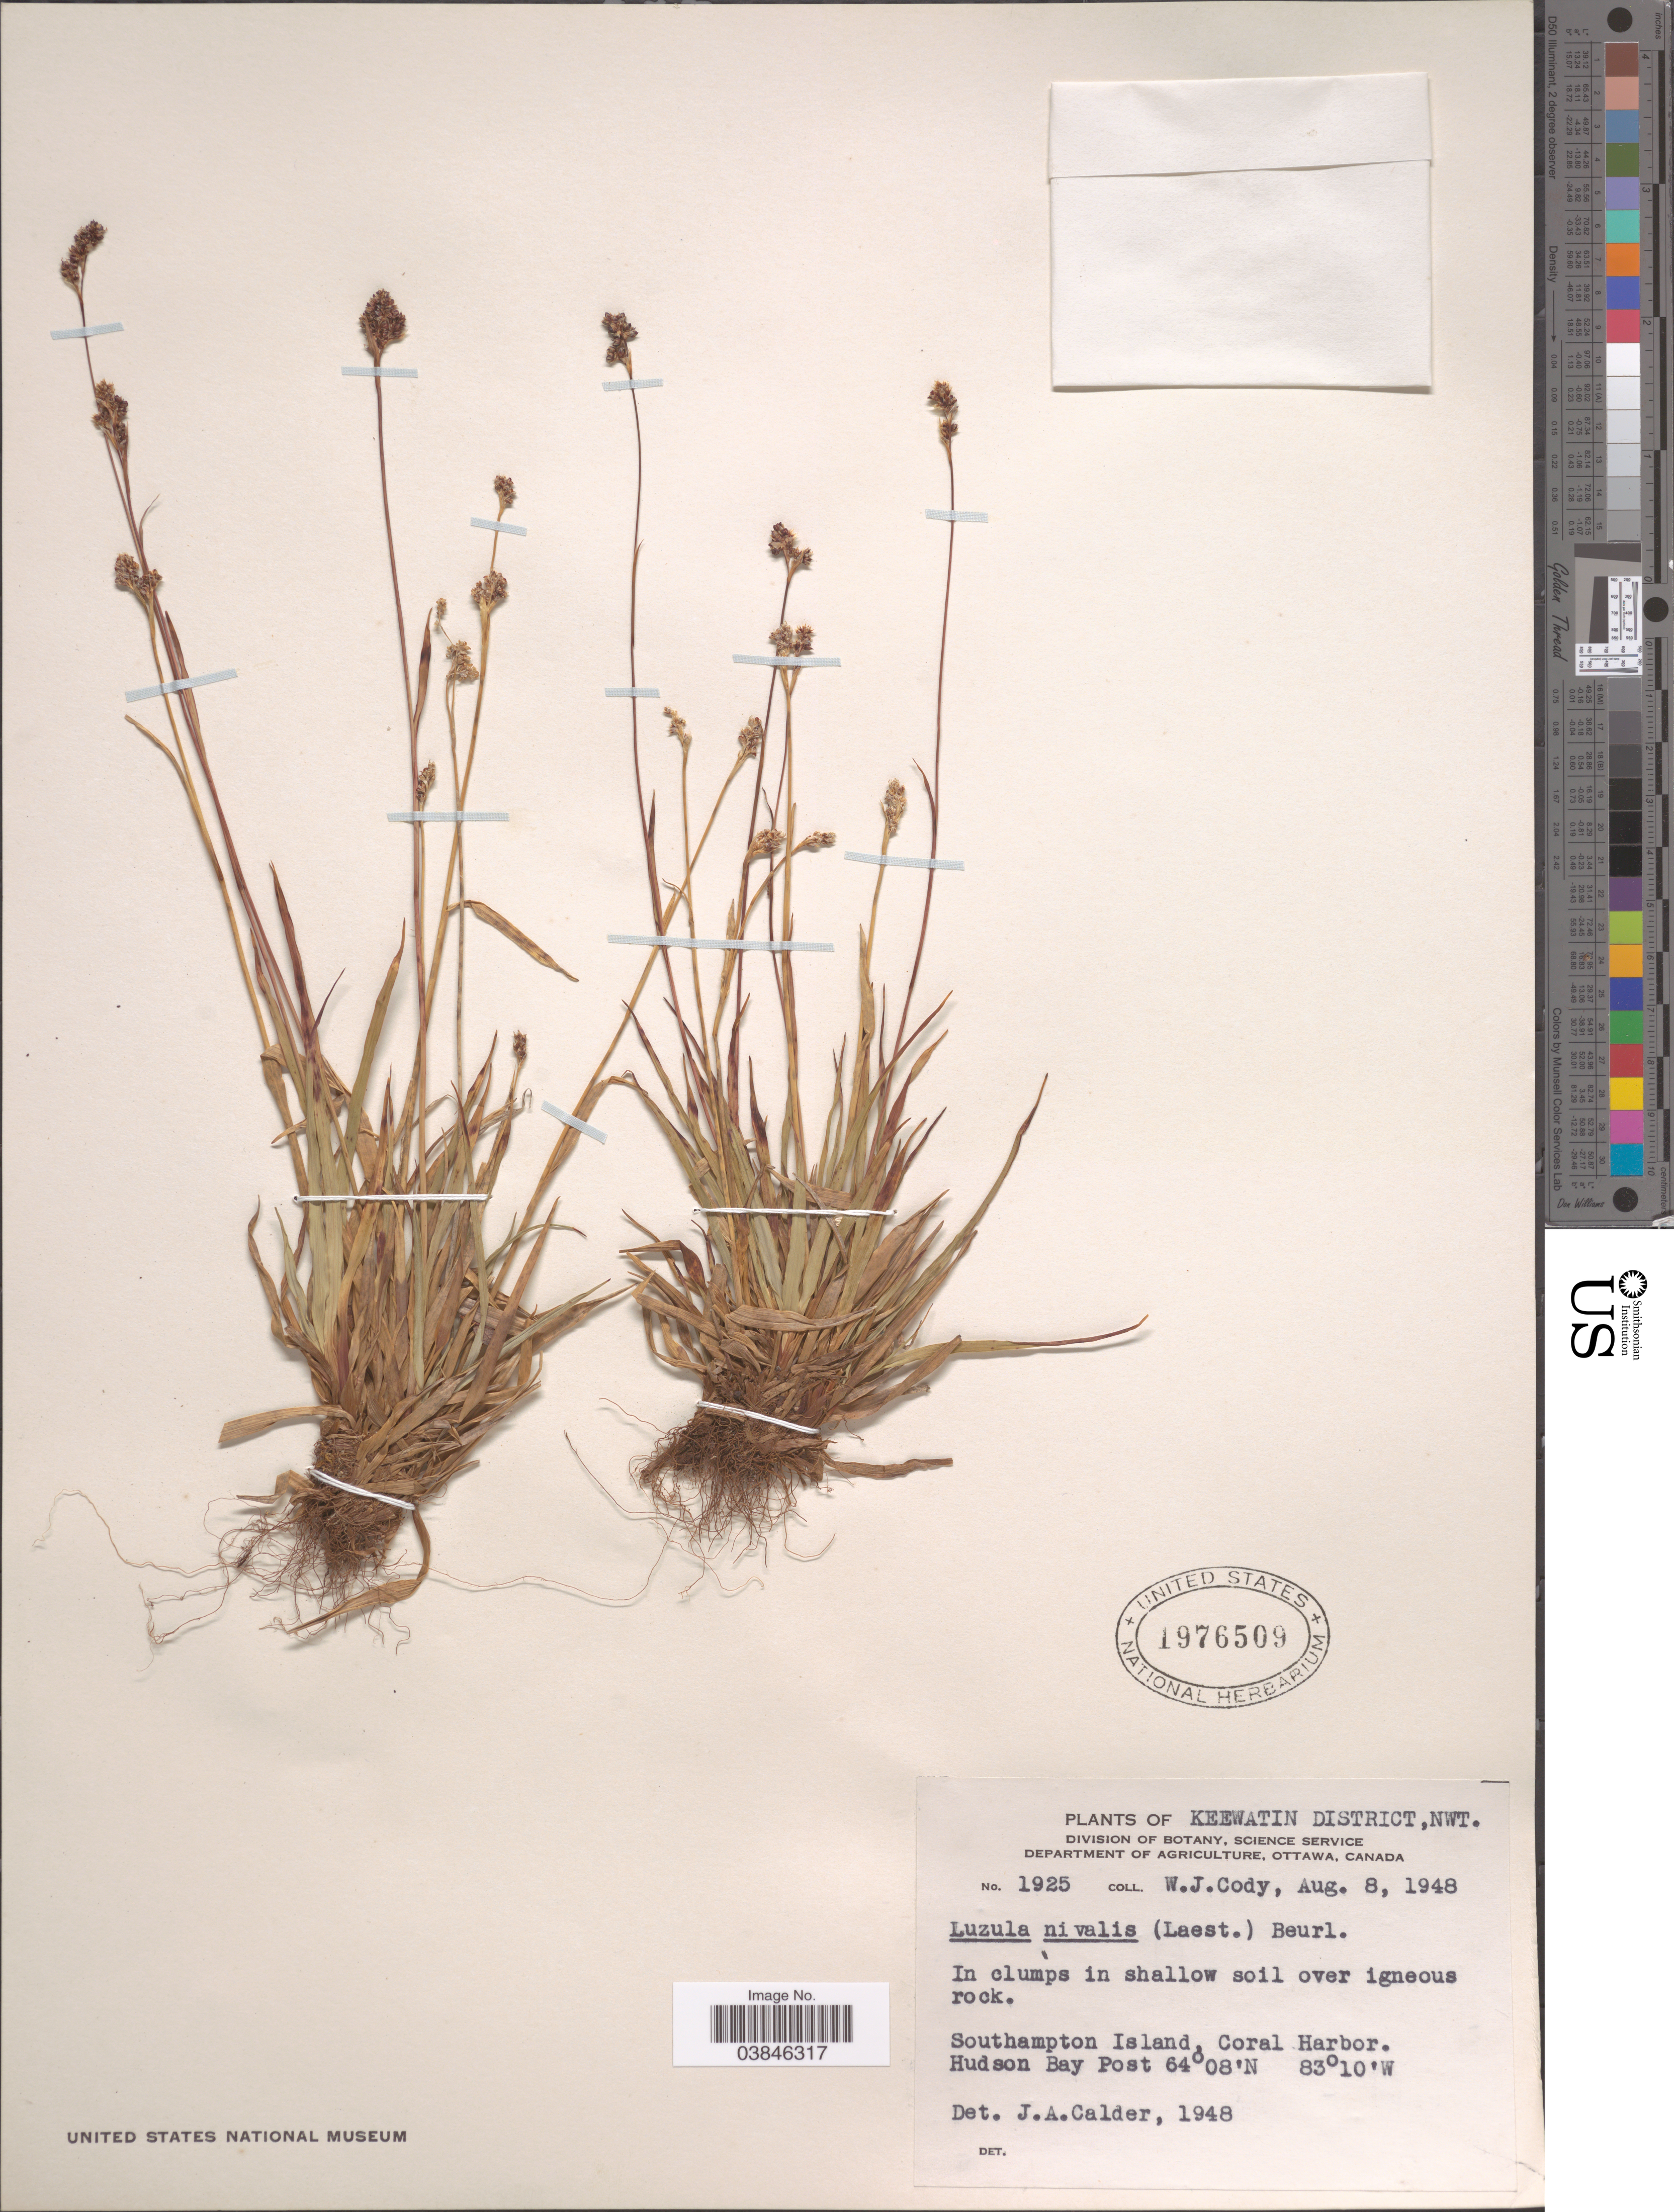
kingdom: Plantae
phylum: Tracheophyta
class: Liliopsida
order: Poales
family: Juncaceae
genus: Luzula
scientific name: Luzula nivalis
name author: (Laest.) Spreng.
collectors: W. Cody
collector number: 1925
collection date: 1948-08-08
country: Canada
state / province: Northwest Territories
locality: Keewatin District. Southampton Island, Coral Harbor. Hudson Bay Post.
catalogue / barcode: US 1976509